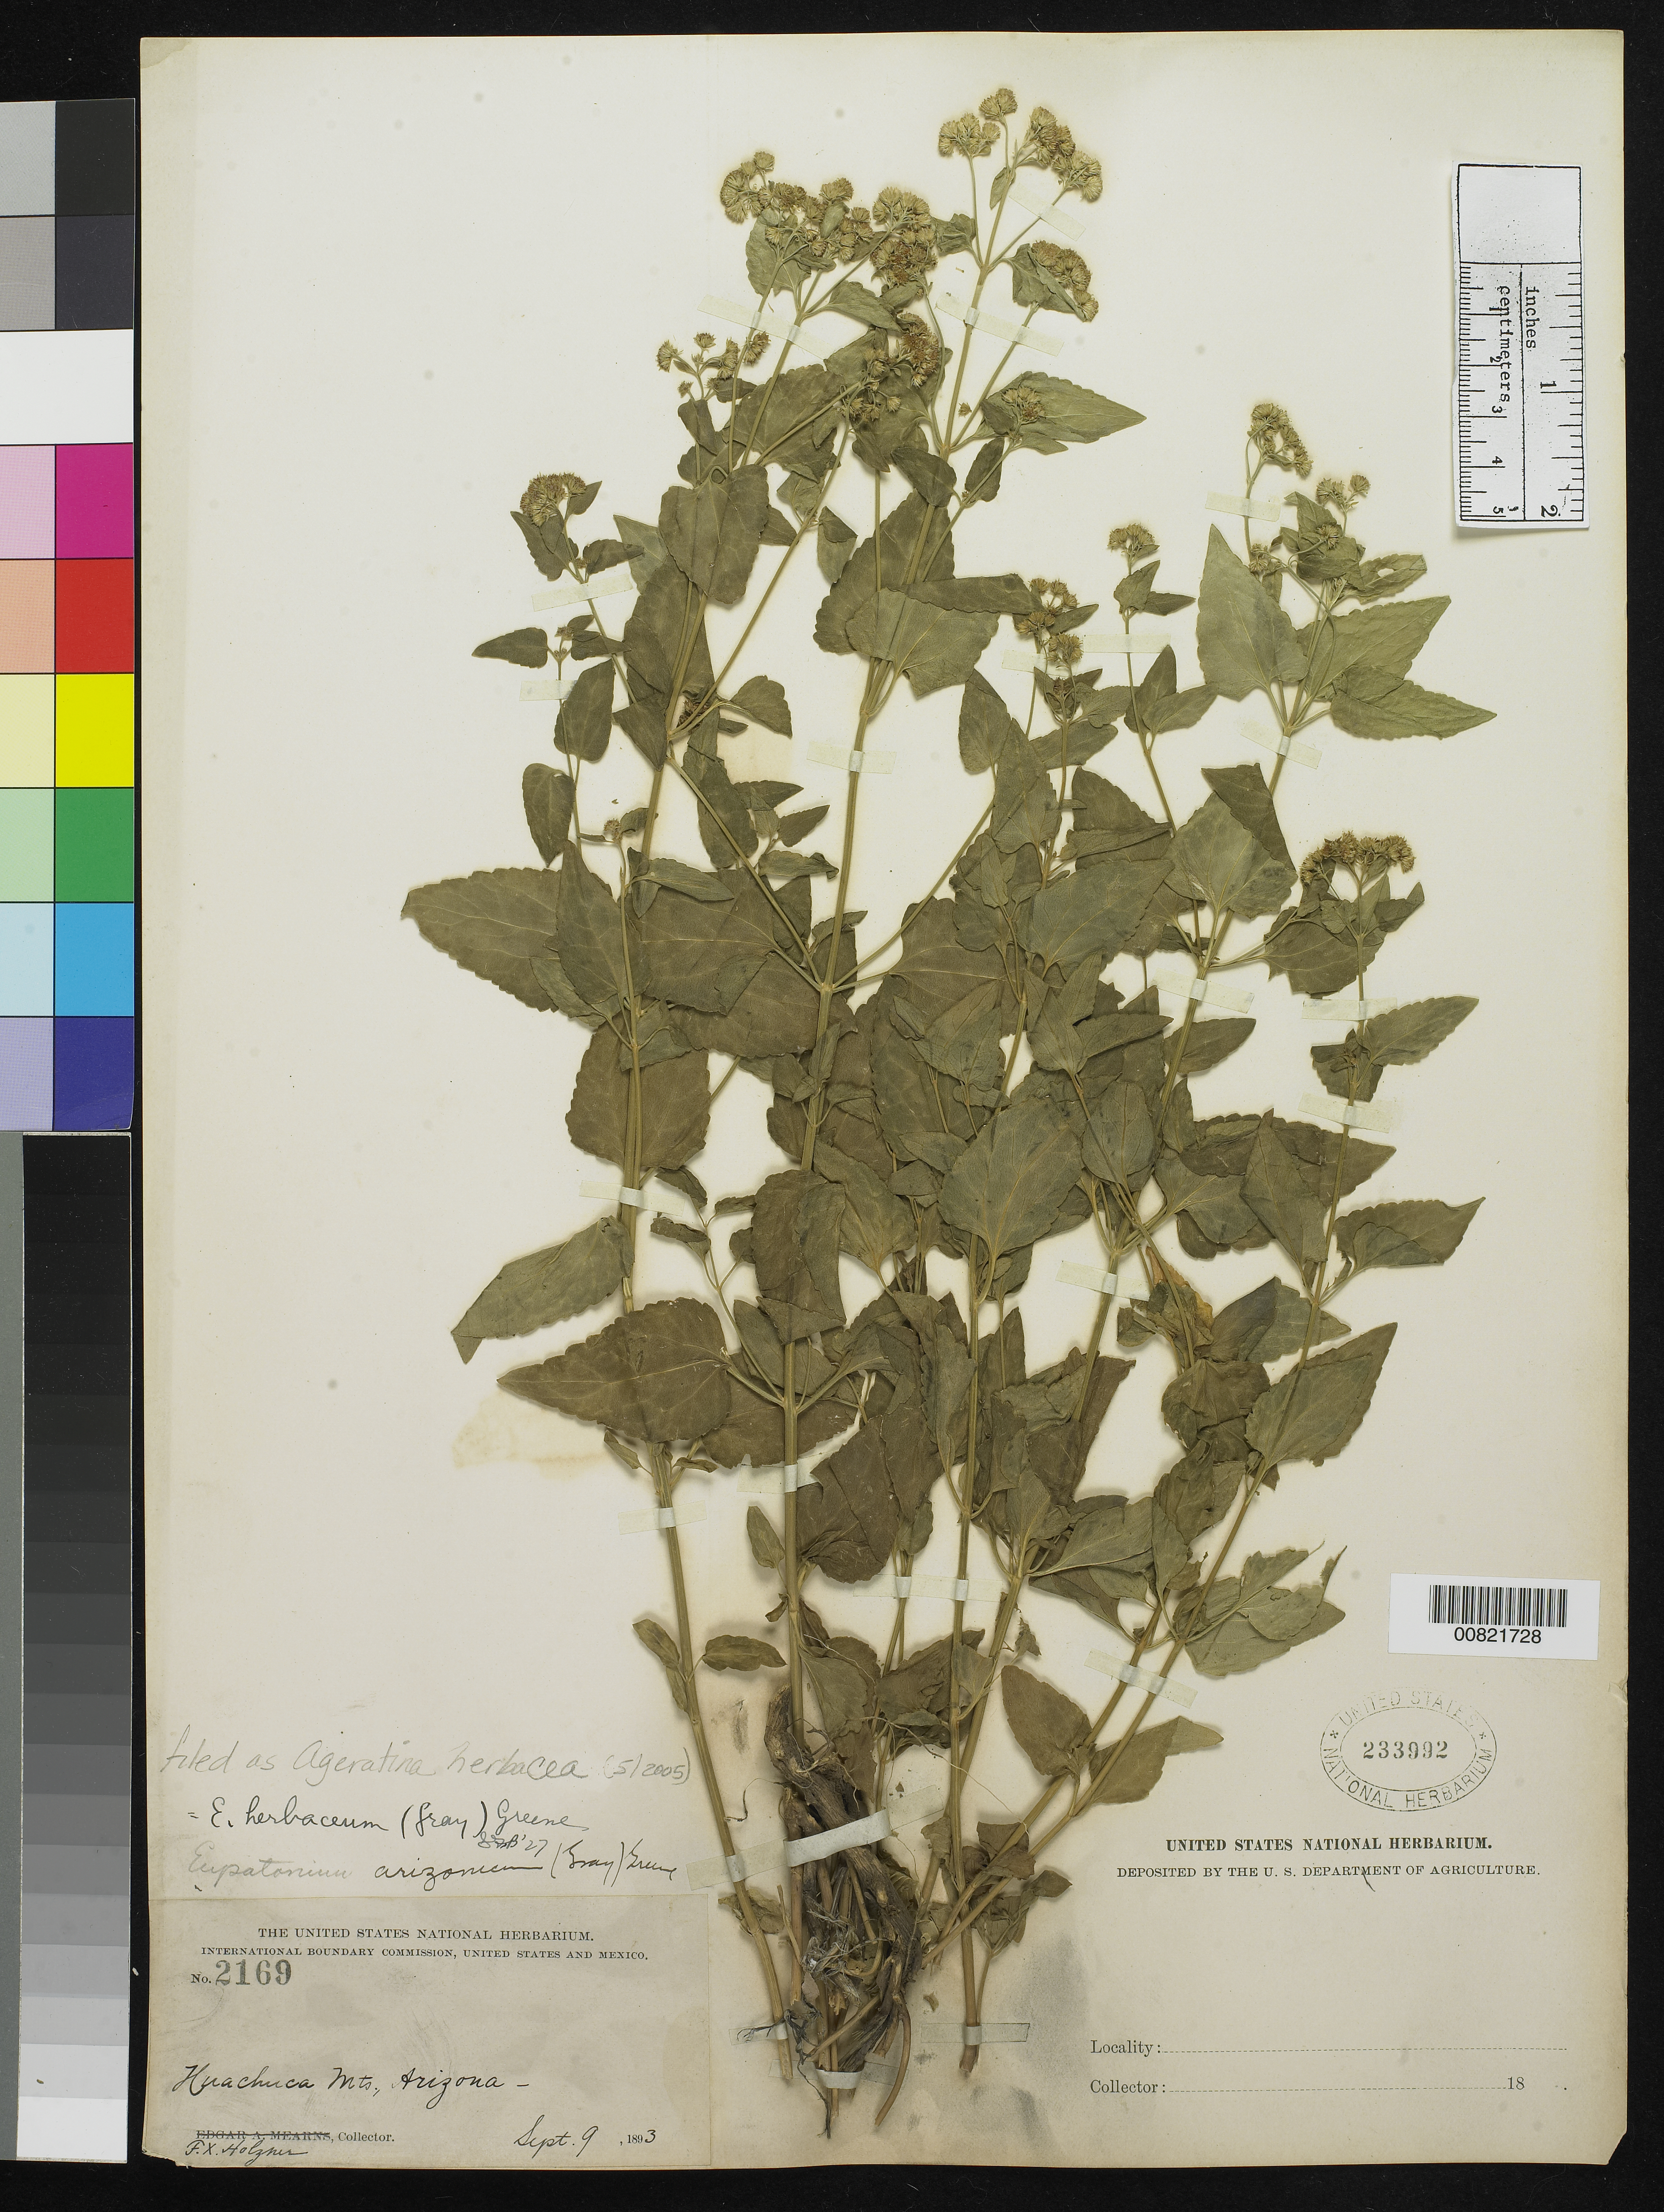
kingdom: Plantae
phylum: Tracheophyta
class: Magnoliopsida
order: Asterales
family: Asteraceae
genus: Ageratina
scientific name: Ageratina herbacea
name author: (A. Gray) R.M. King & H. Rob.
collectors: F. X. Holzner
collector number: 2169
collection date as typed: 09 Sep 1893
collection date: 1893-09-09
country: United States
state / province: Arizona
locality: Huachuca Mts.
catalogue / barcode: US 233992